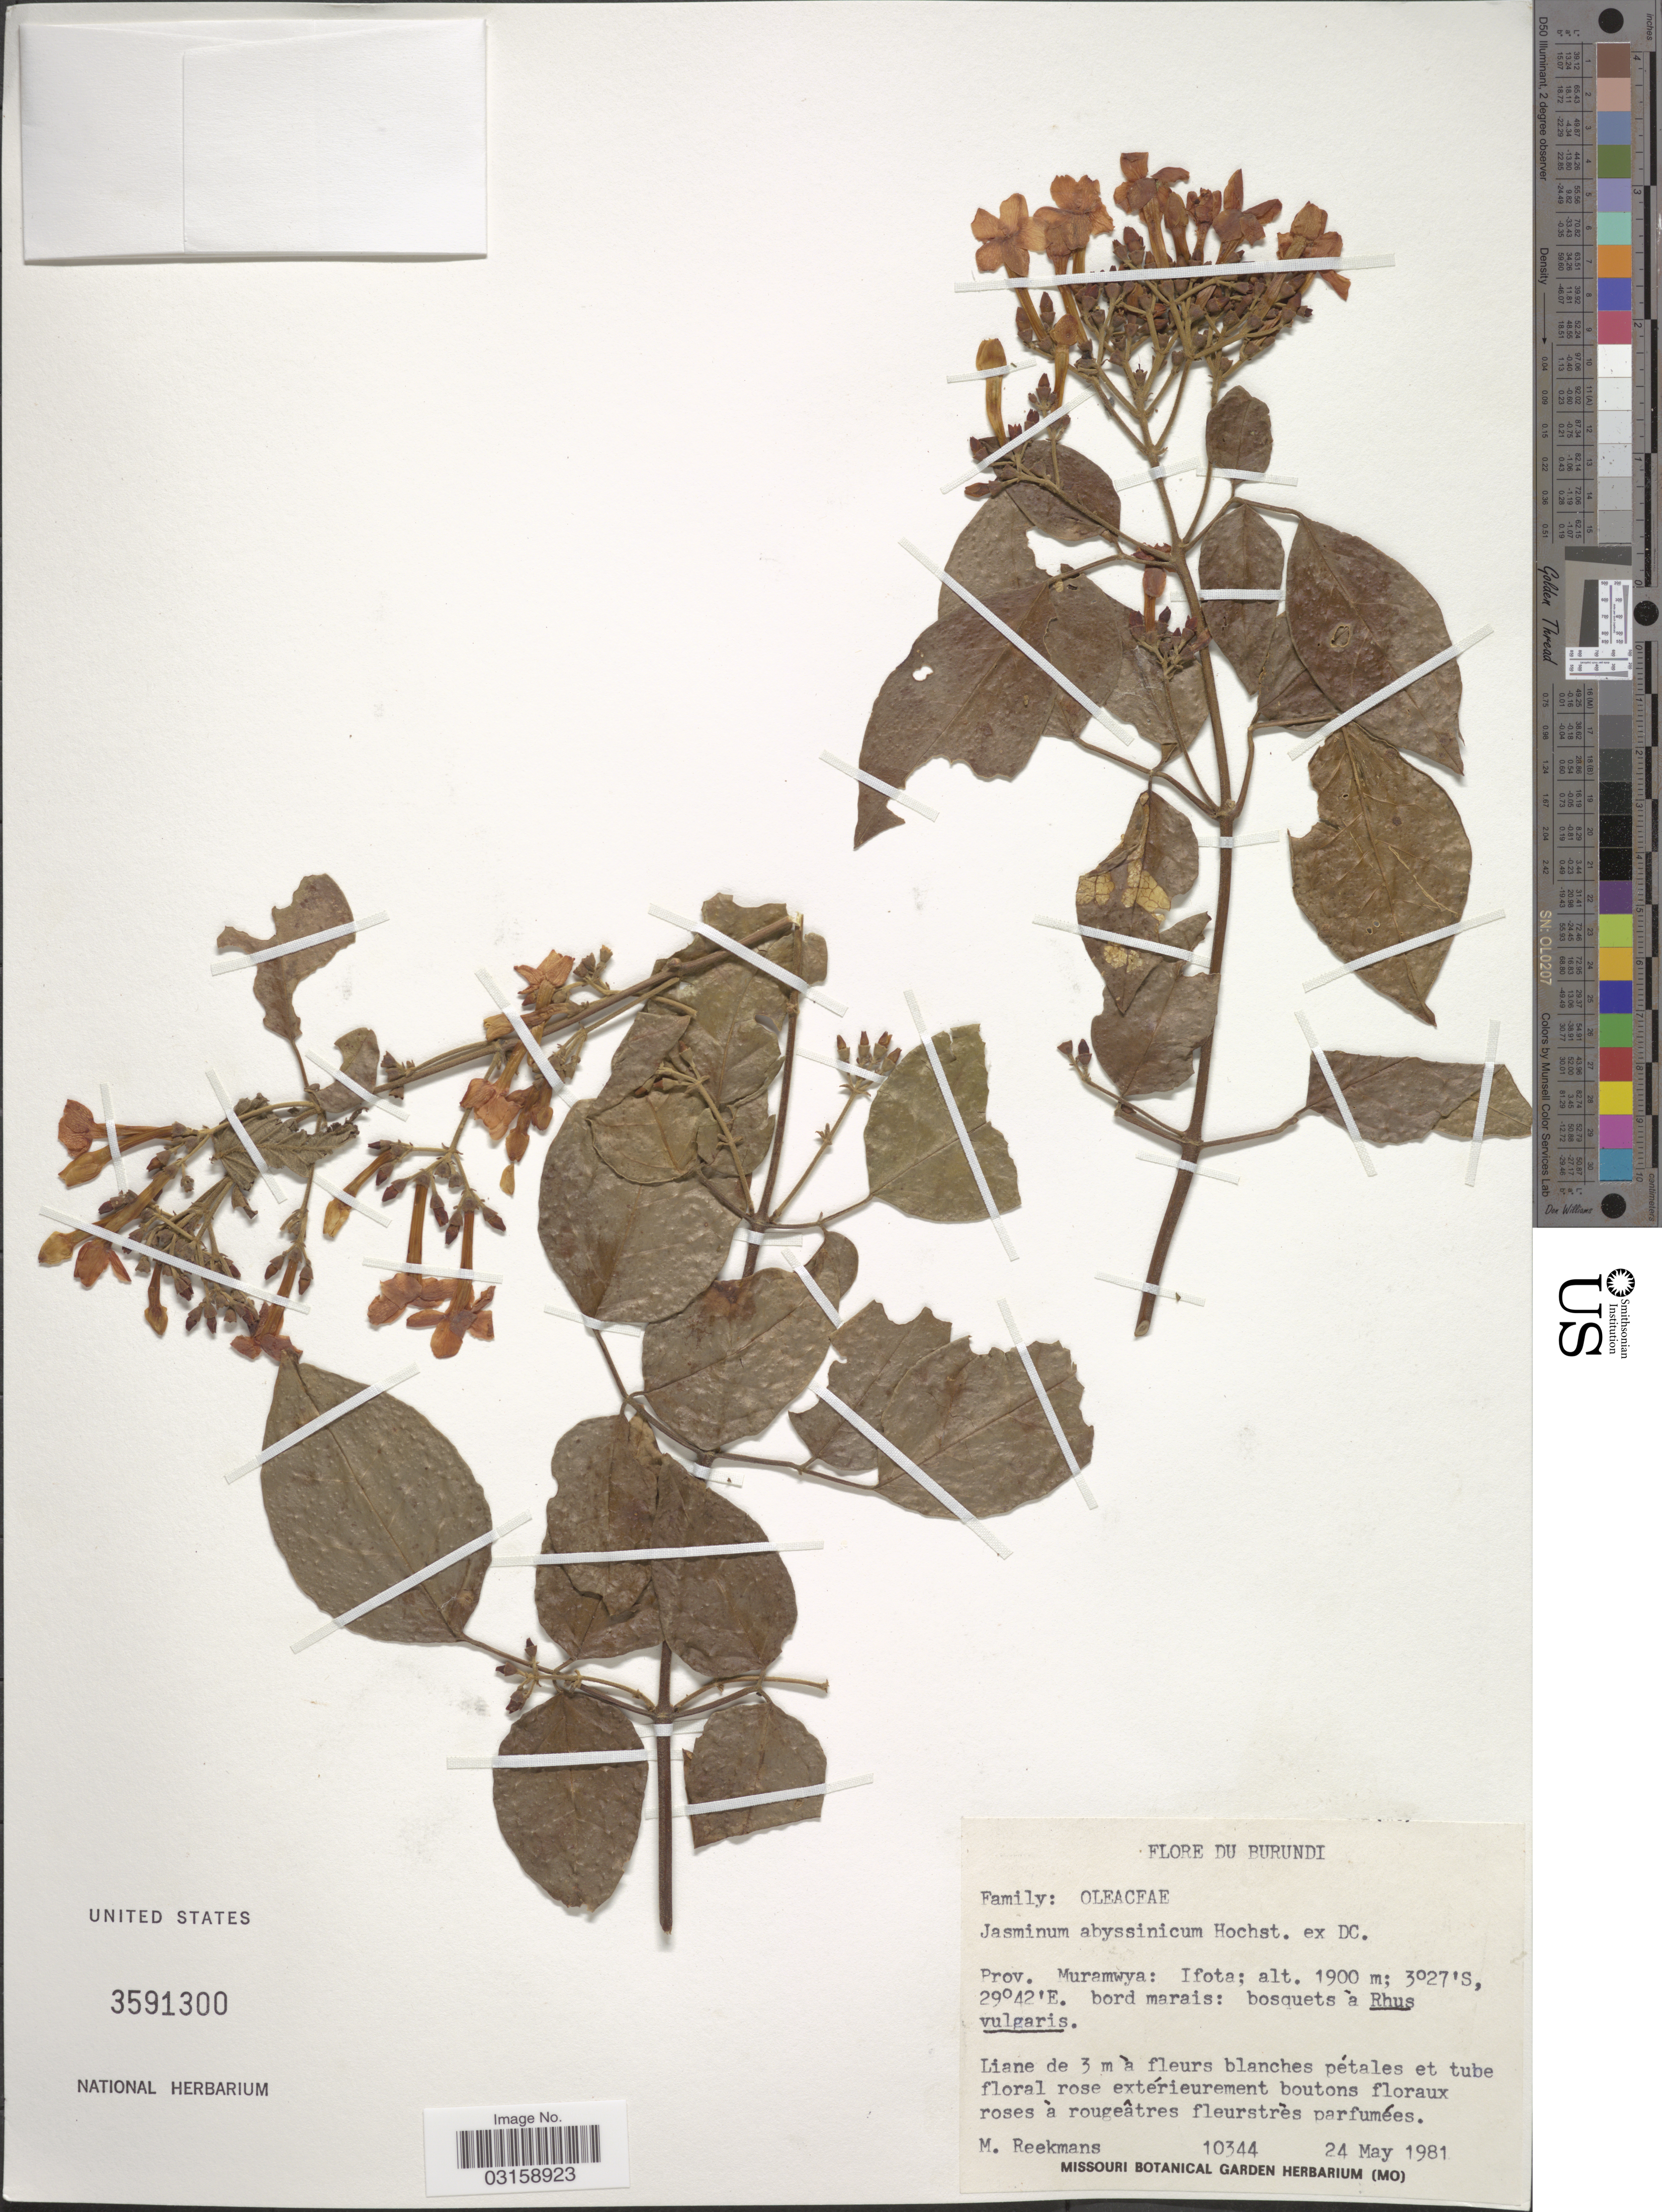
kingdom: Plantae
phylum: Tracheophyta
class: Magnoliopsida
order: Lamiales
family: Oleaceae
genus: Jasminum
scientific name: Jasminum abyssinicum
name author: Hochst. ex A. DC. in DC.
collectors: M. Reekmans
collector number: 10344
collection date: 1981-05-24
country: Burundi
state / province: Muramvya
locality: Prov. Muramwya: Ifota.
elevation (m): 1900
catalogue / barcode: US 3591300